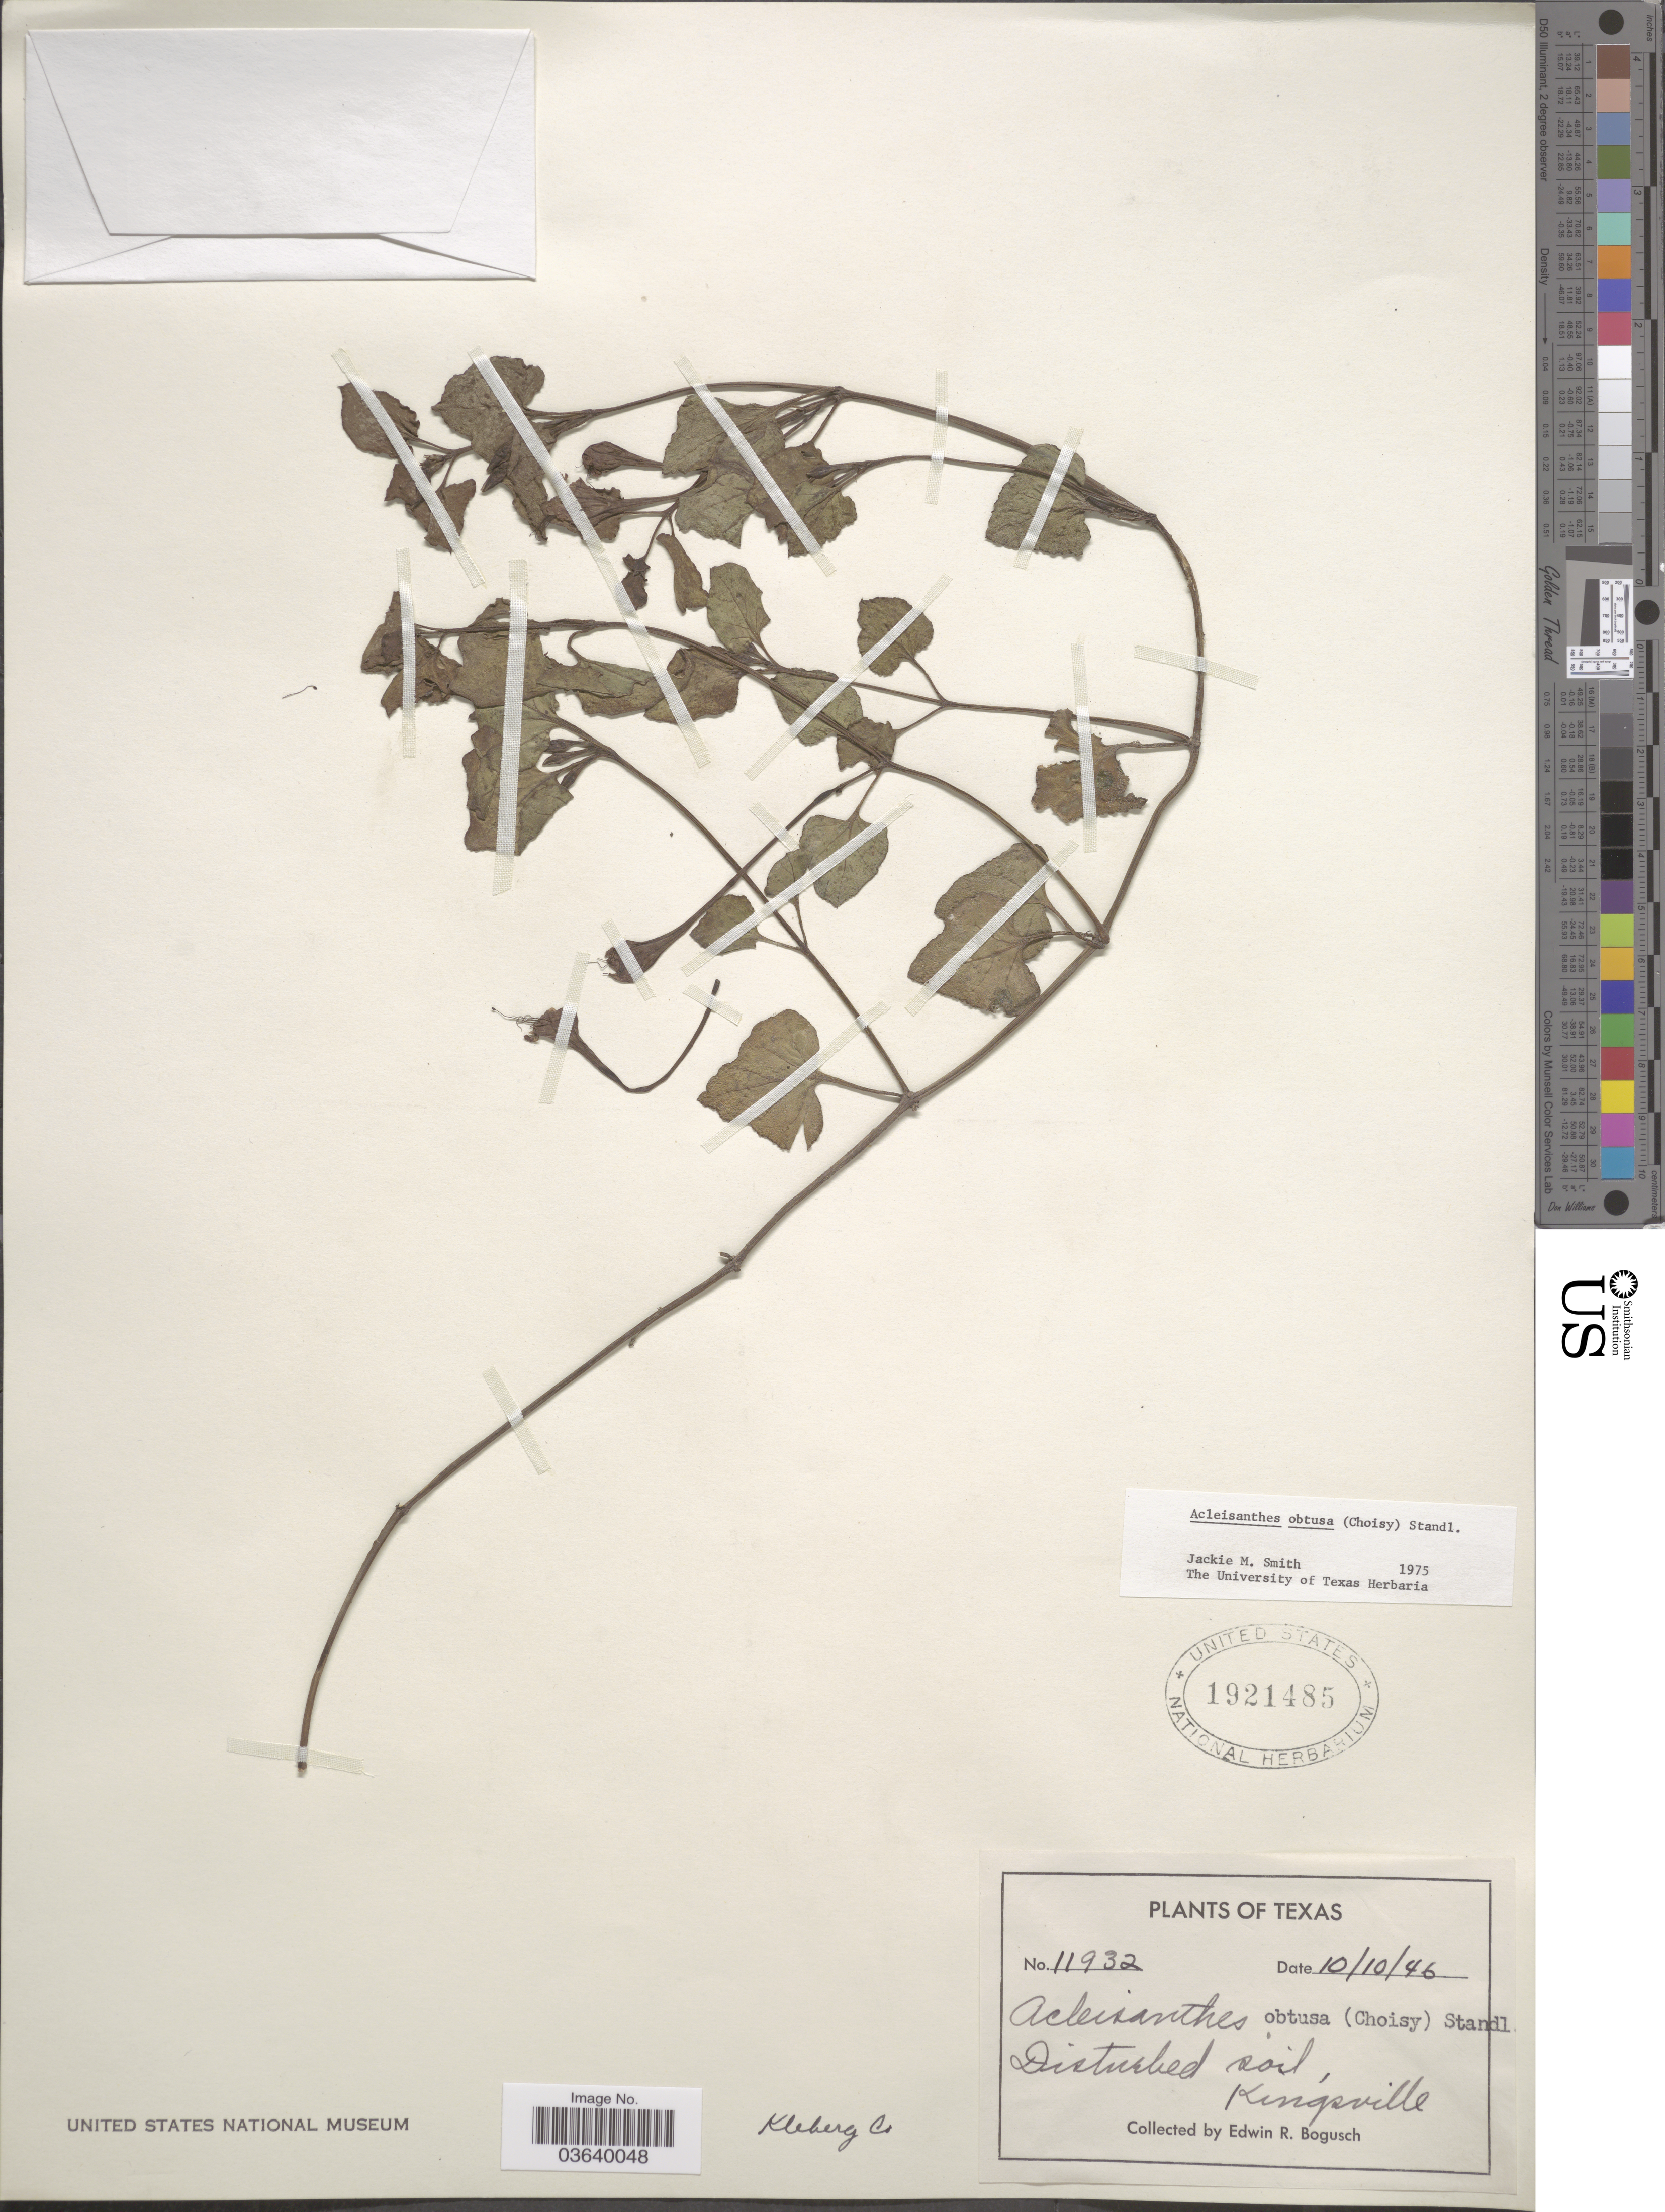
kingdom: Plantae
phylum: Tracheophyta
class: Magnoliopsida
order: Caryophyllales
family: Nyctaginaceae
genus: Acleisanthes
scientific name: Acleisanthes obtusa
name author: (Choisy) Standl.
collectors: E. Bogusch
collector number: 11932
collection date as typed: Transcribed d/m/y: 10/10/46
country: United States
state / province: Texas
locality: Kingsville. Kleberg Co.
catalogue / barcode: US 1921485